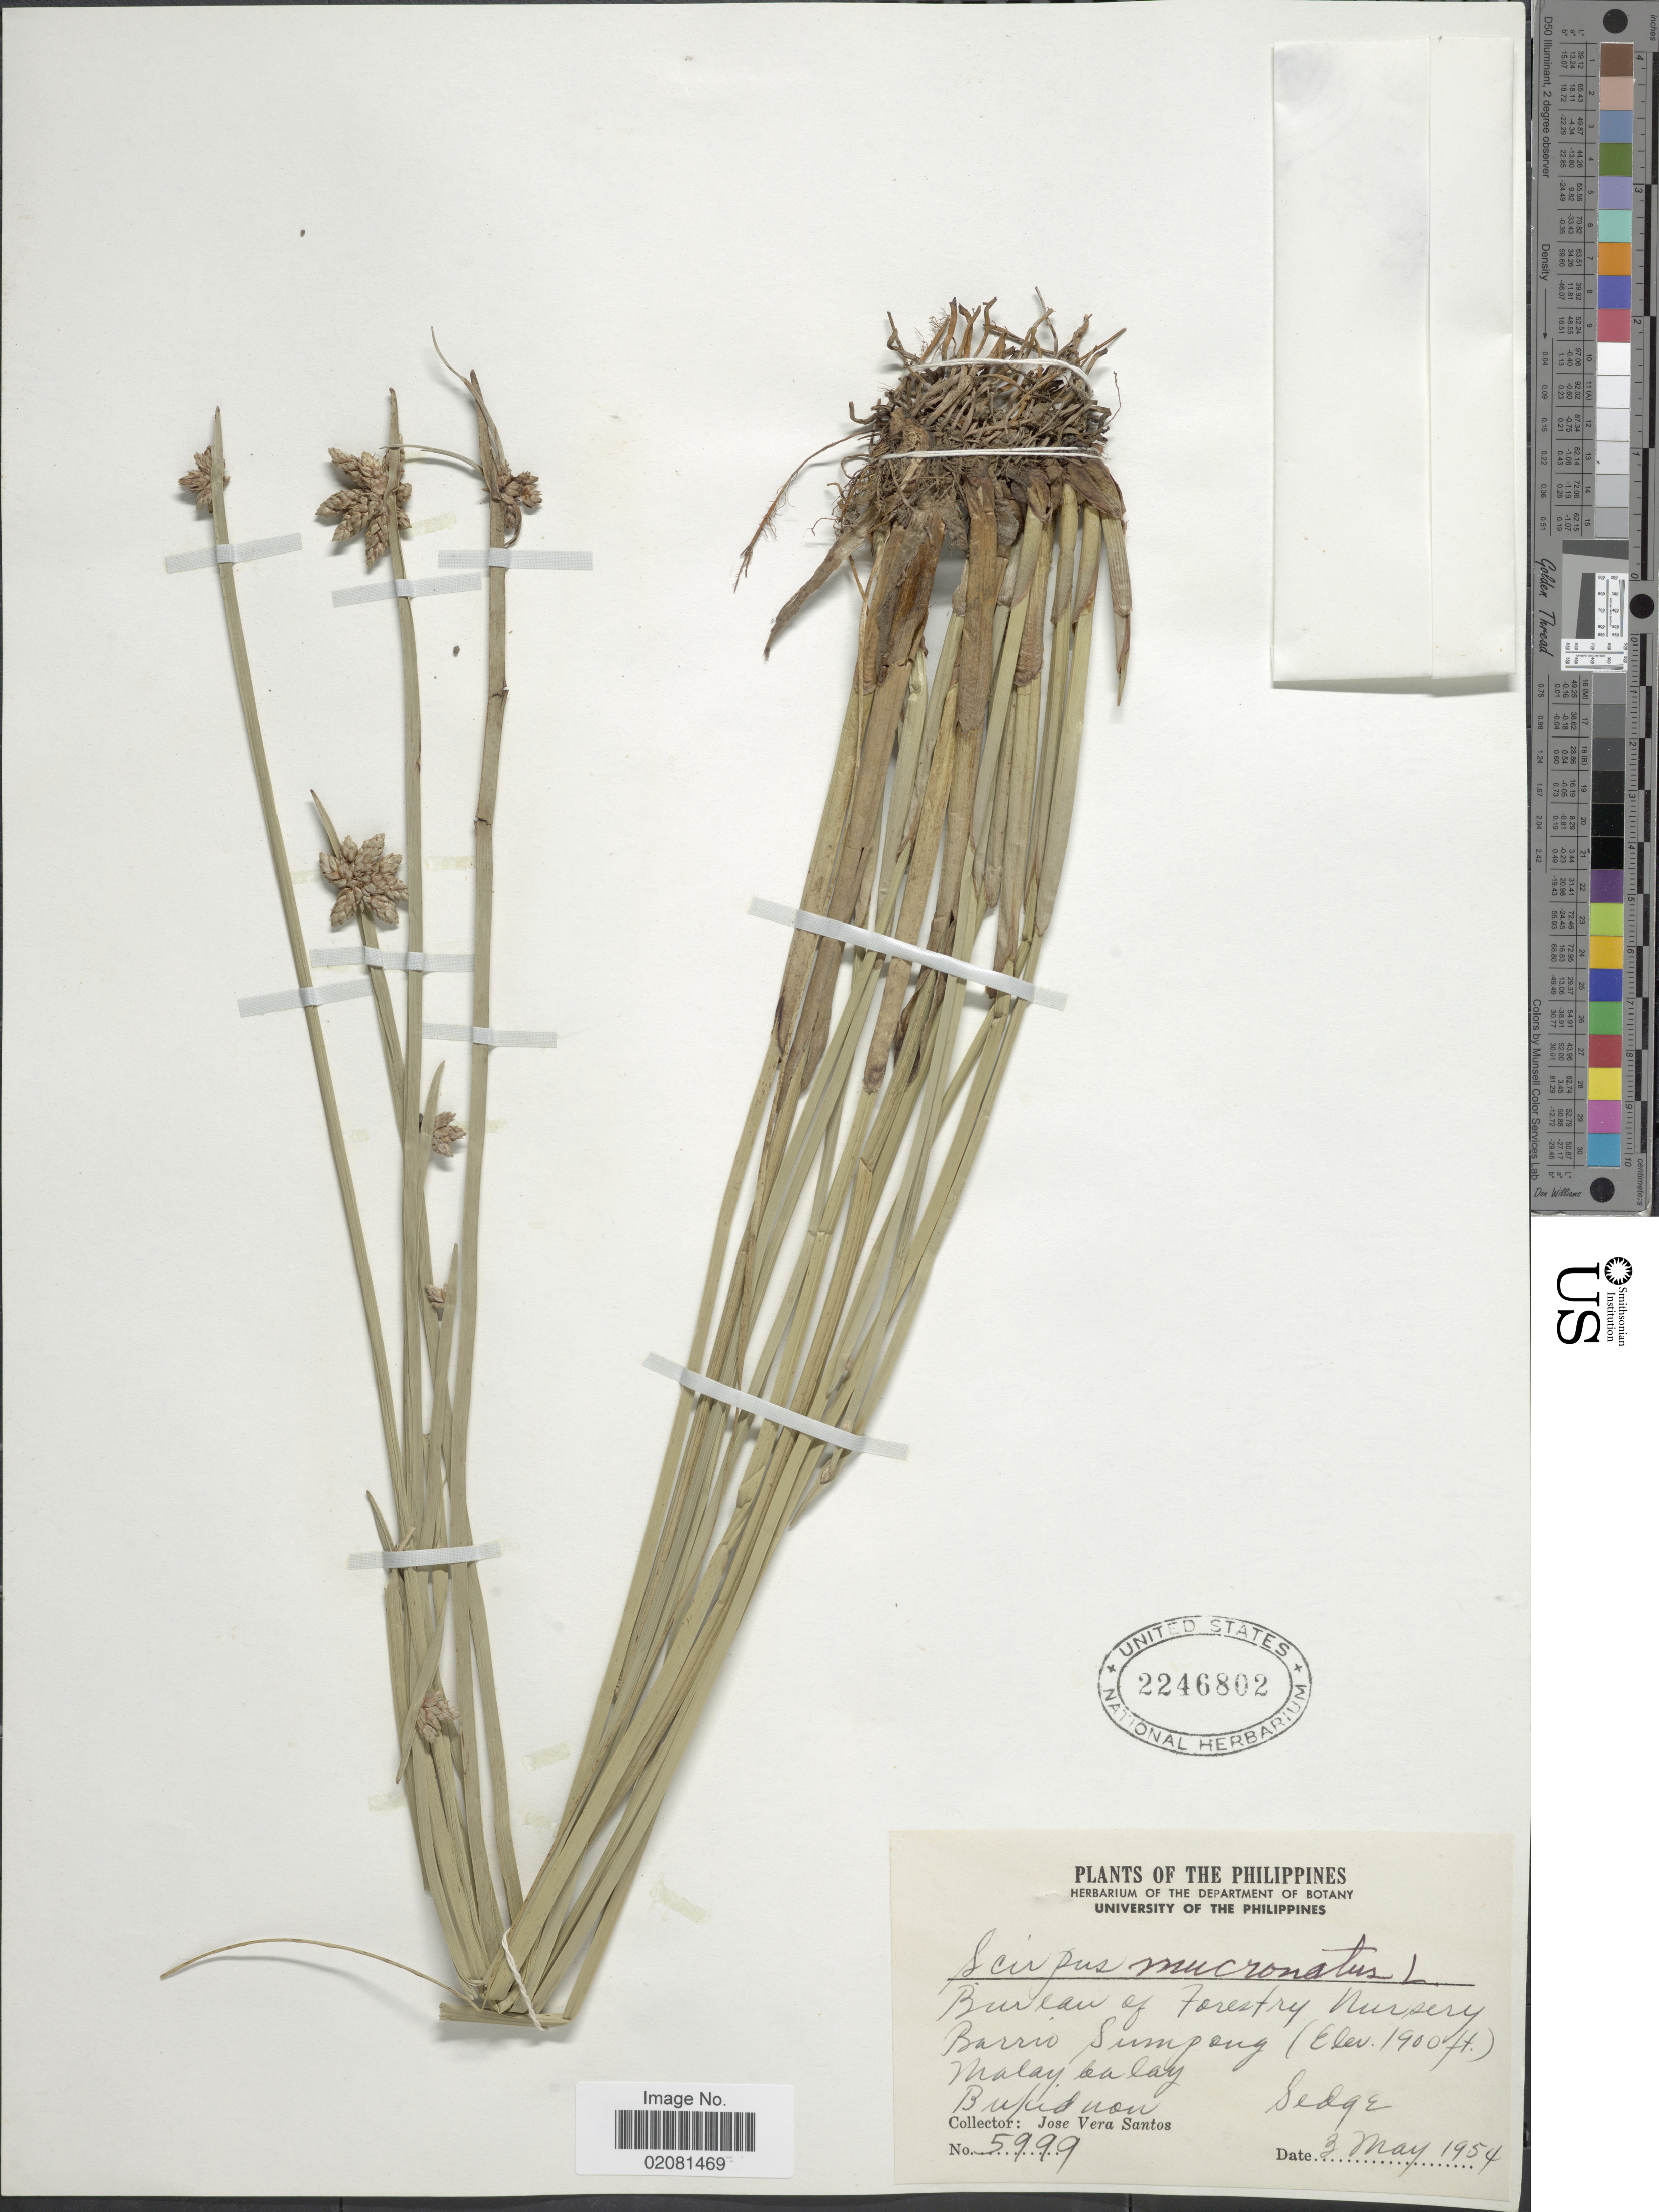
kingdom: Plantae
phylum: Tracheophyta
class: Liliopsida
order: Poales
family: Cyperaceae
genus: Schoenoplectus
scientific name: Schoenoplectus mucronatus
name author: (L.) Palla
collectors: J. V. Santos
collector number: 5999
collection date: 1954-05-03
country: Philippines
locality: Bureau of Forestry Nursery. Barrio Sumpong. Malay Calay. Bukidnon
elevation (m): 579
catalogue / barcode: US 2246802